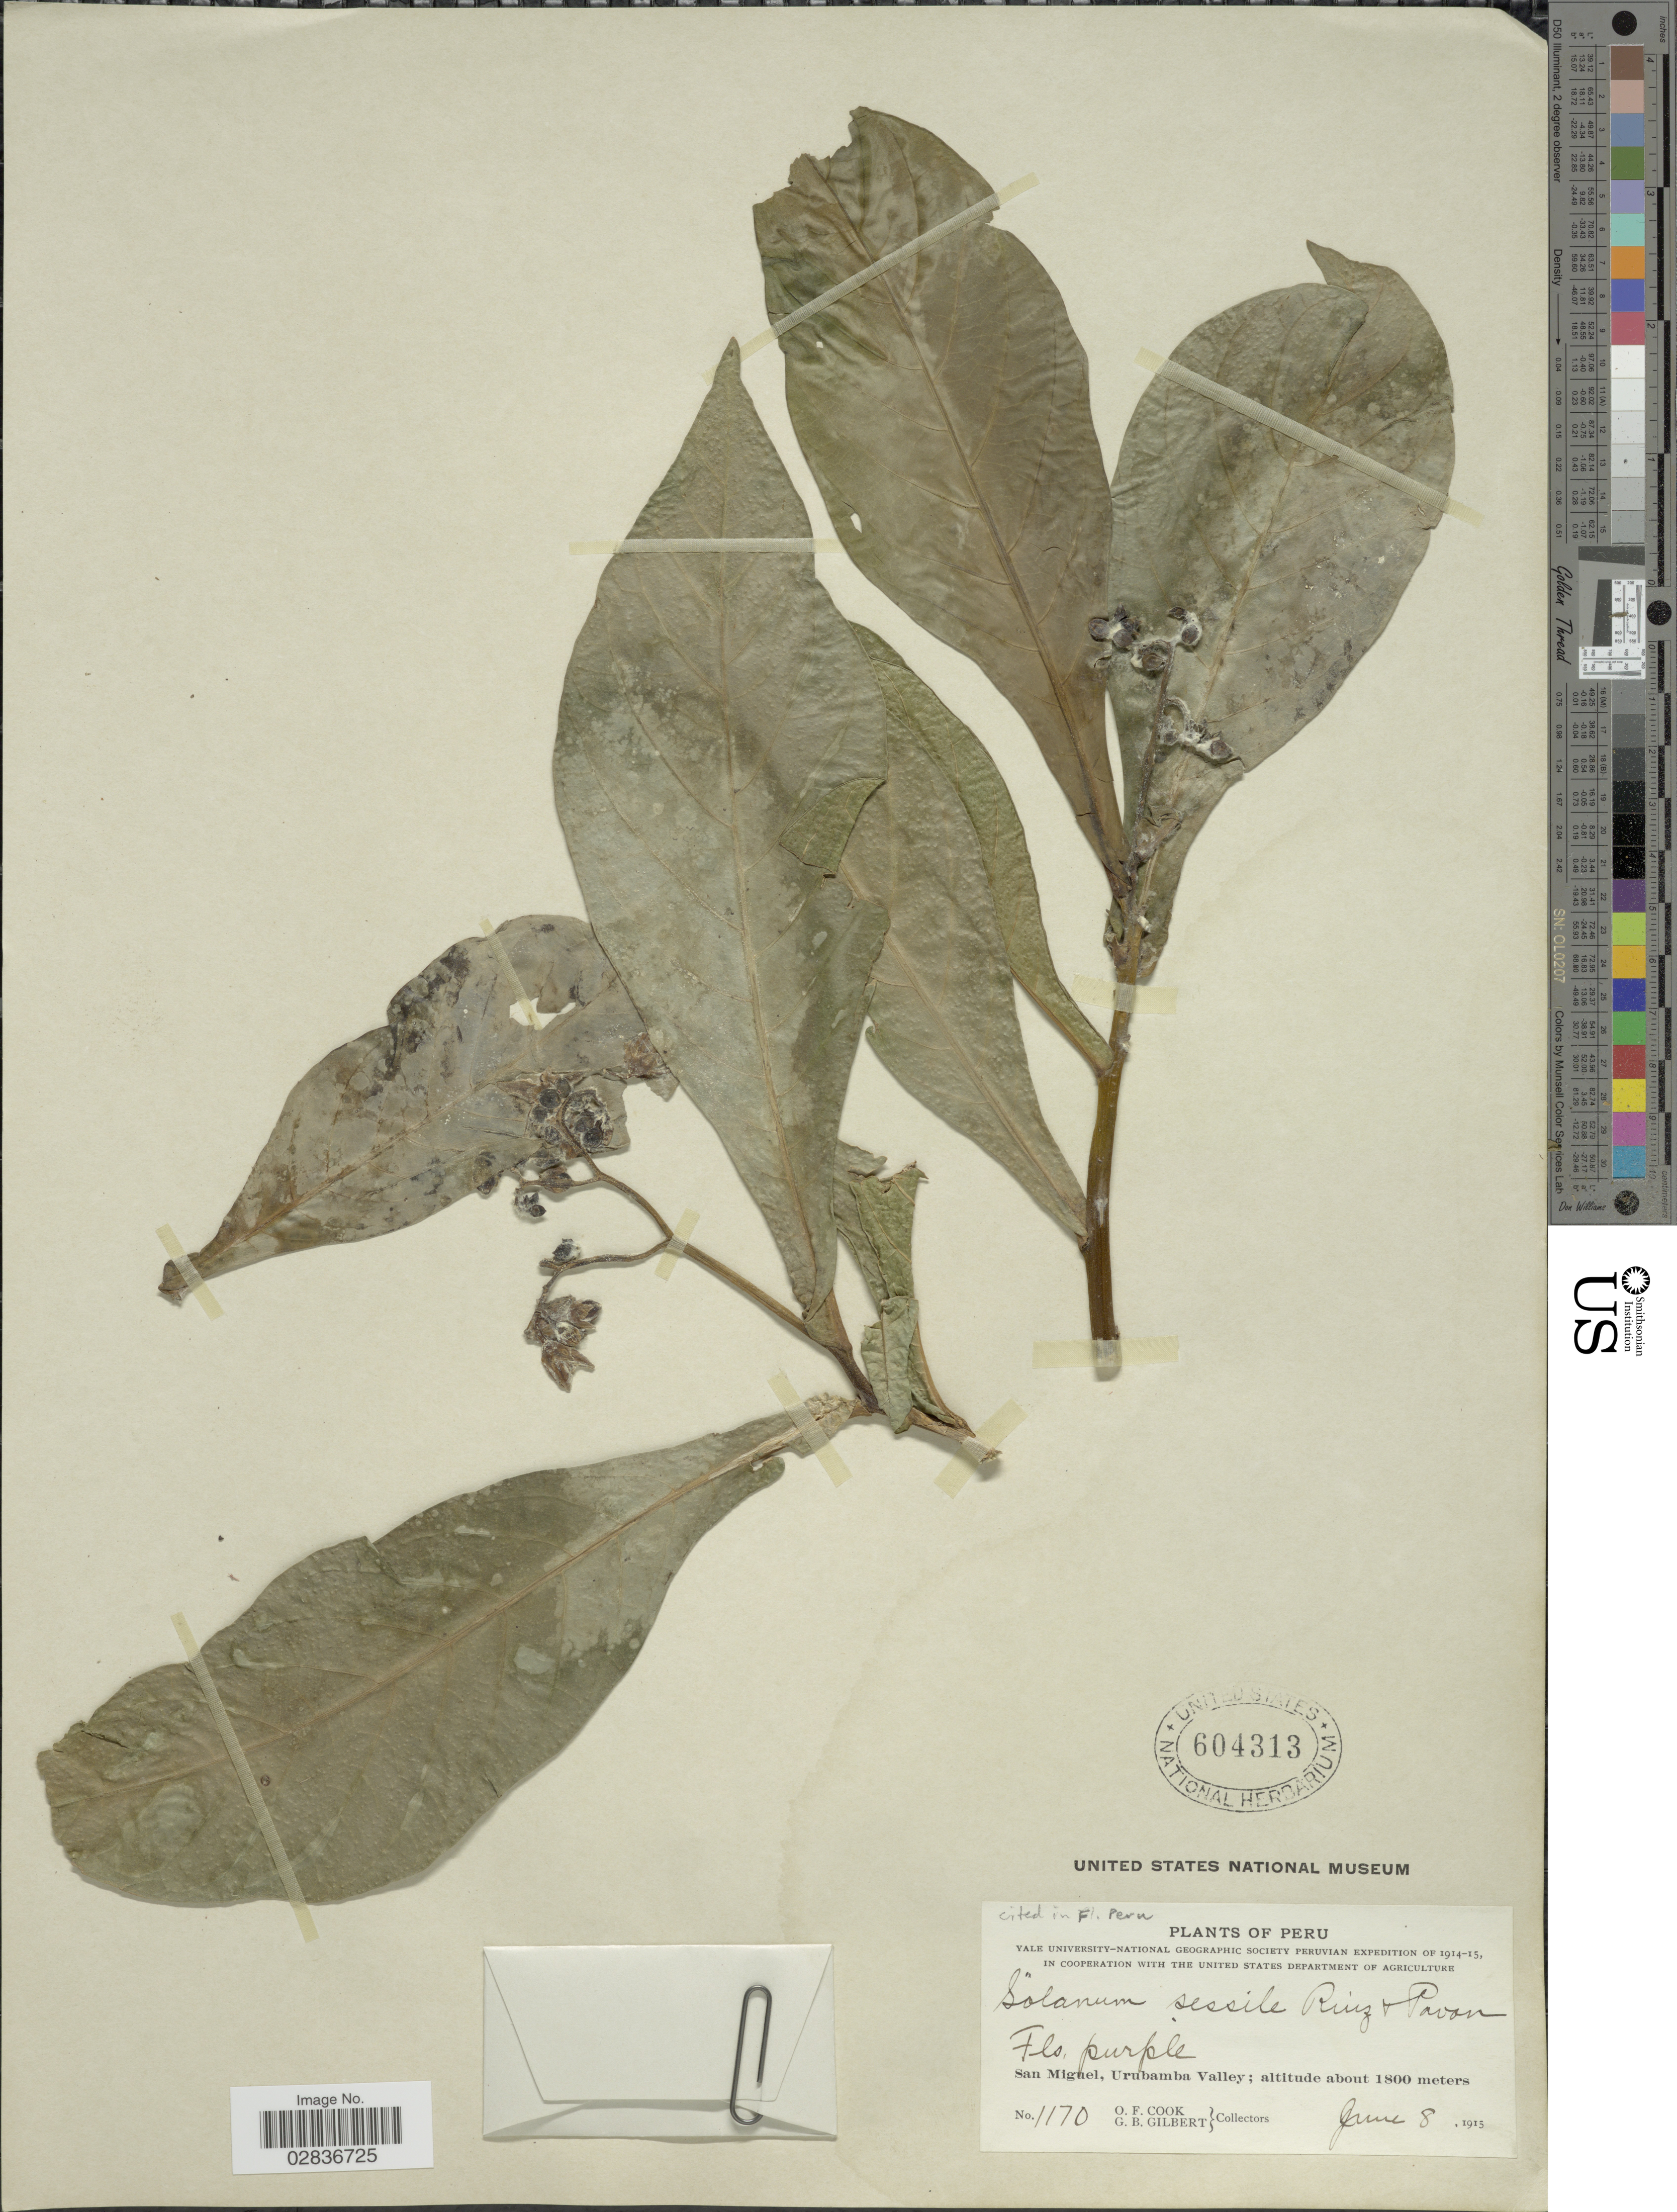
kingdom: Plantae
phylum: Tracheophyta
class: Magnoliopsida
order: Solanales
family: Solanaceae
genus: Solanum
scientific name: Solanum sessile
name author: Dunal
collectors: O. F. Cook & G. B. Gilbert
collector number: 1170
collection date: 1915-06-08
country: Peru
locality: San Miguel, Urubamba Valley.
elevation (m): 1800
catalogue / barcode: US 604313